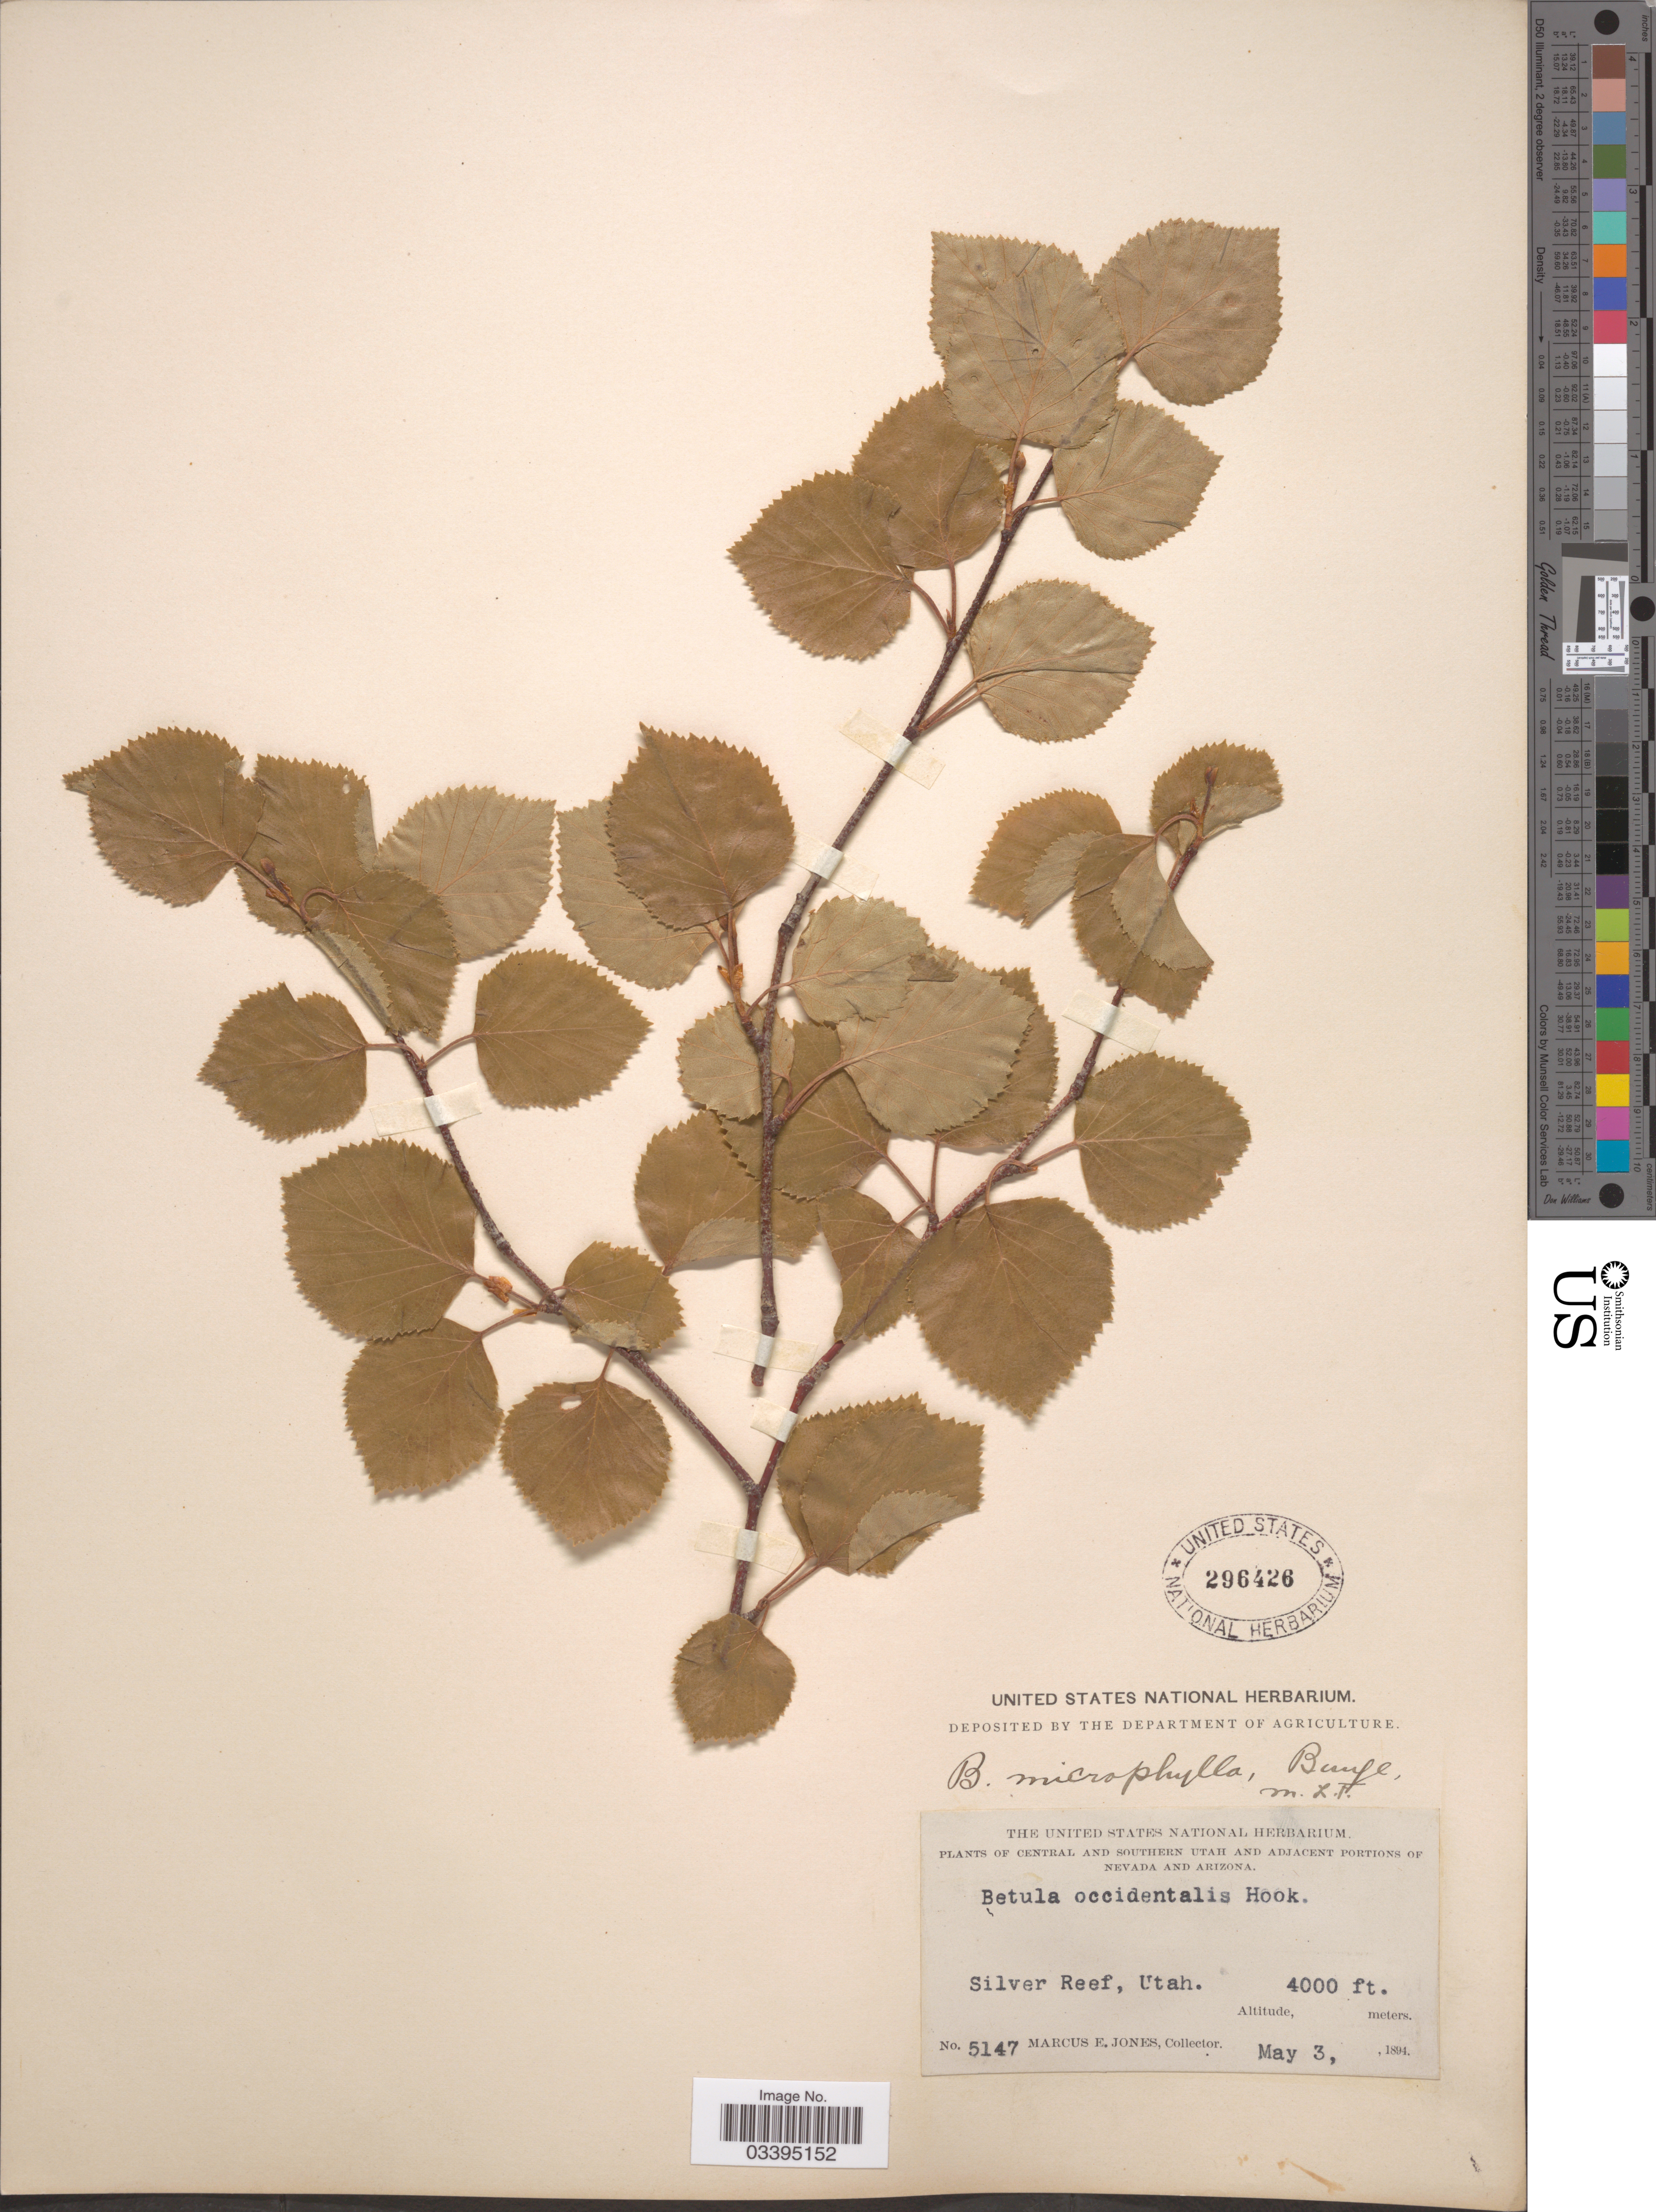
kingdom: Plantae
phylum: Tracheophyta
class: Magnoliopsida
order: Fagales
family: Betulaceae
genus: Betula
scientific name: Betula fontinalis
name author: Sarg.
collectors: M. E. Jones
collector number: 5147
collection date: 1894-05-03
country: United States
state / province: Utah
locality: Central and Southern Utah. Silver Reef.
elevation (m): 1219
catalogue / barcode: US 296426